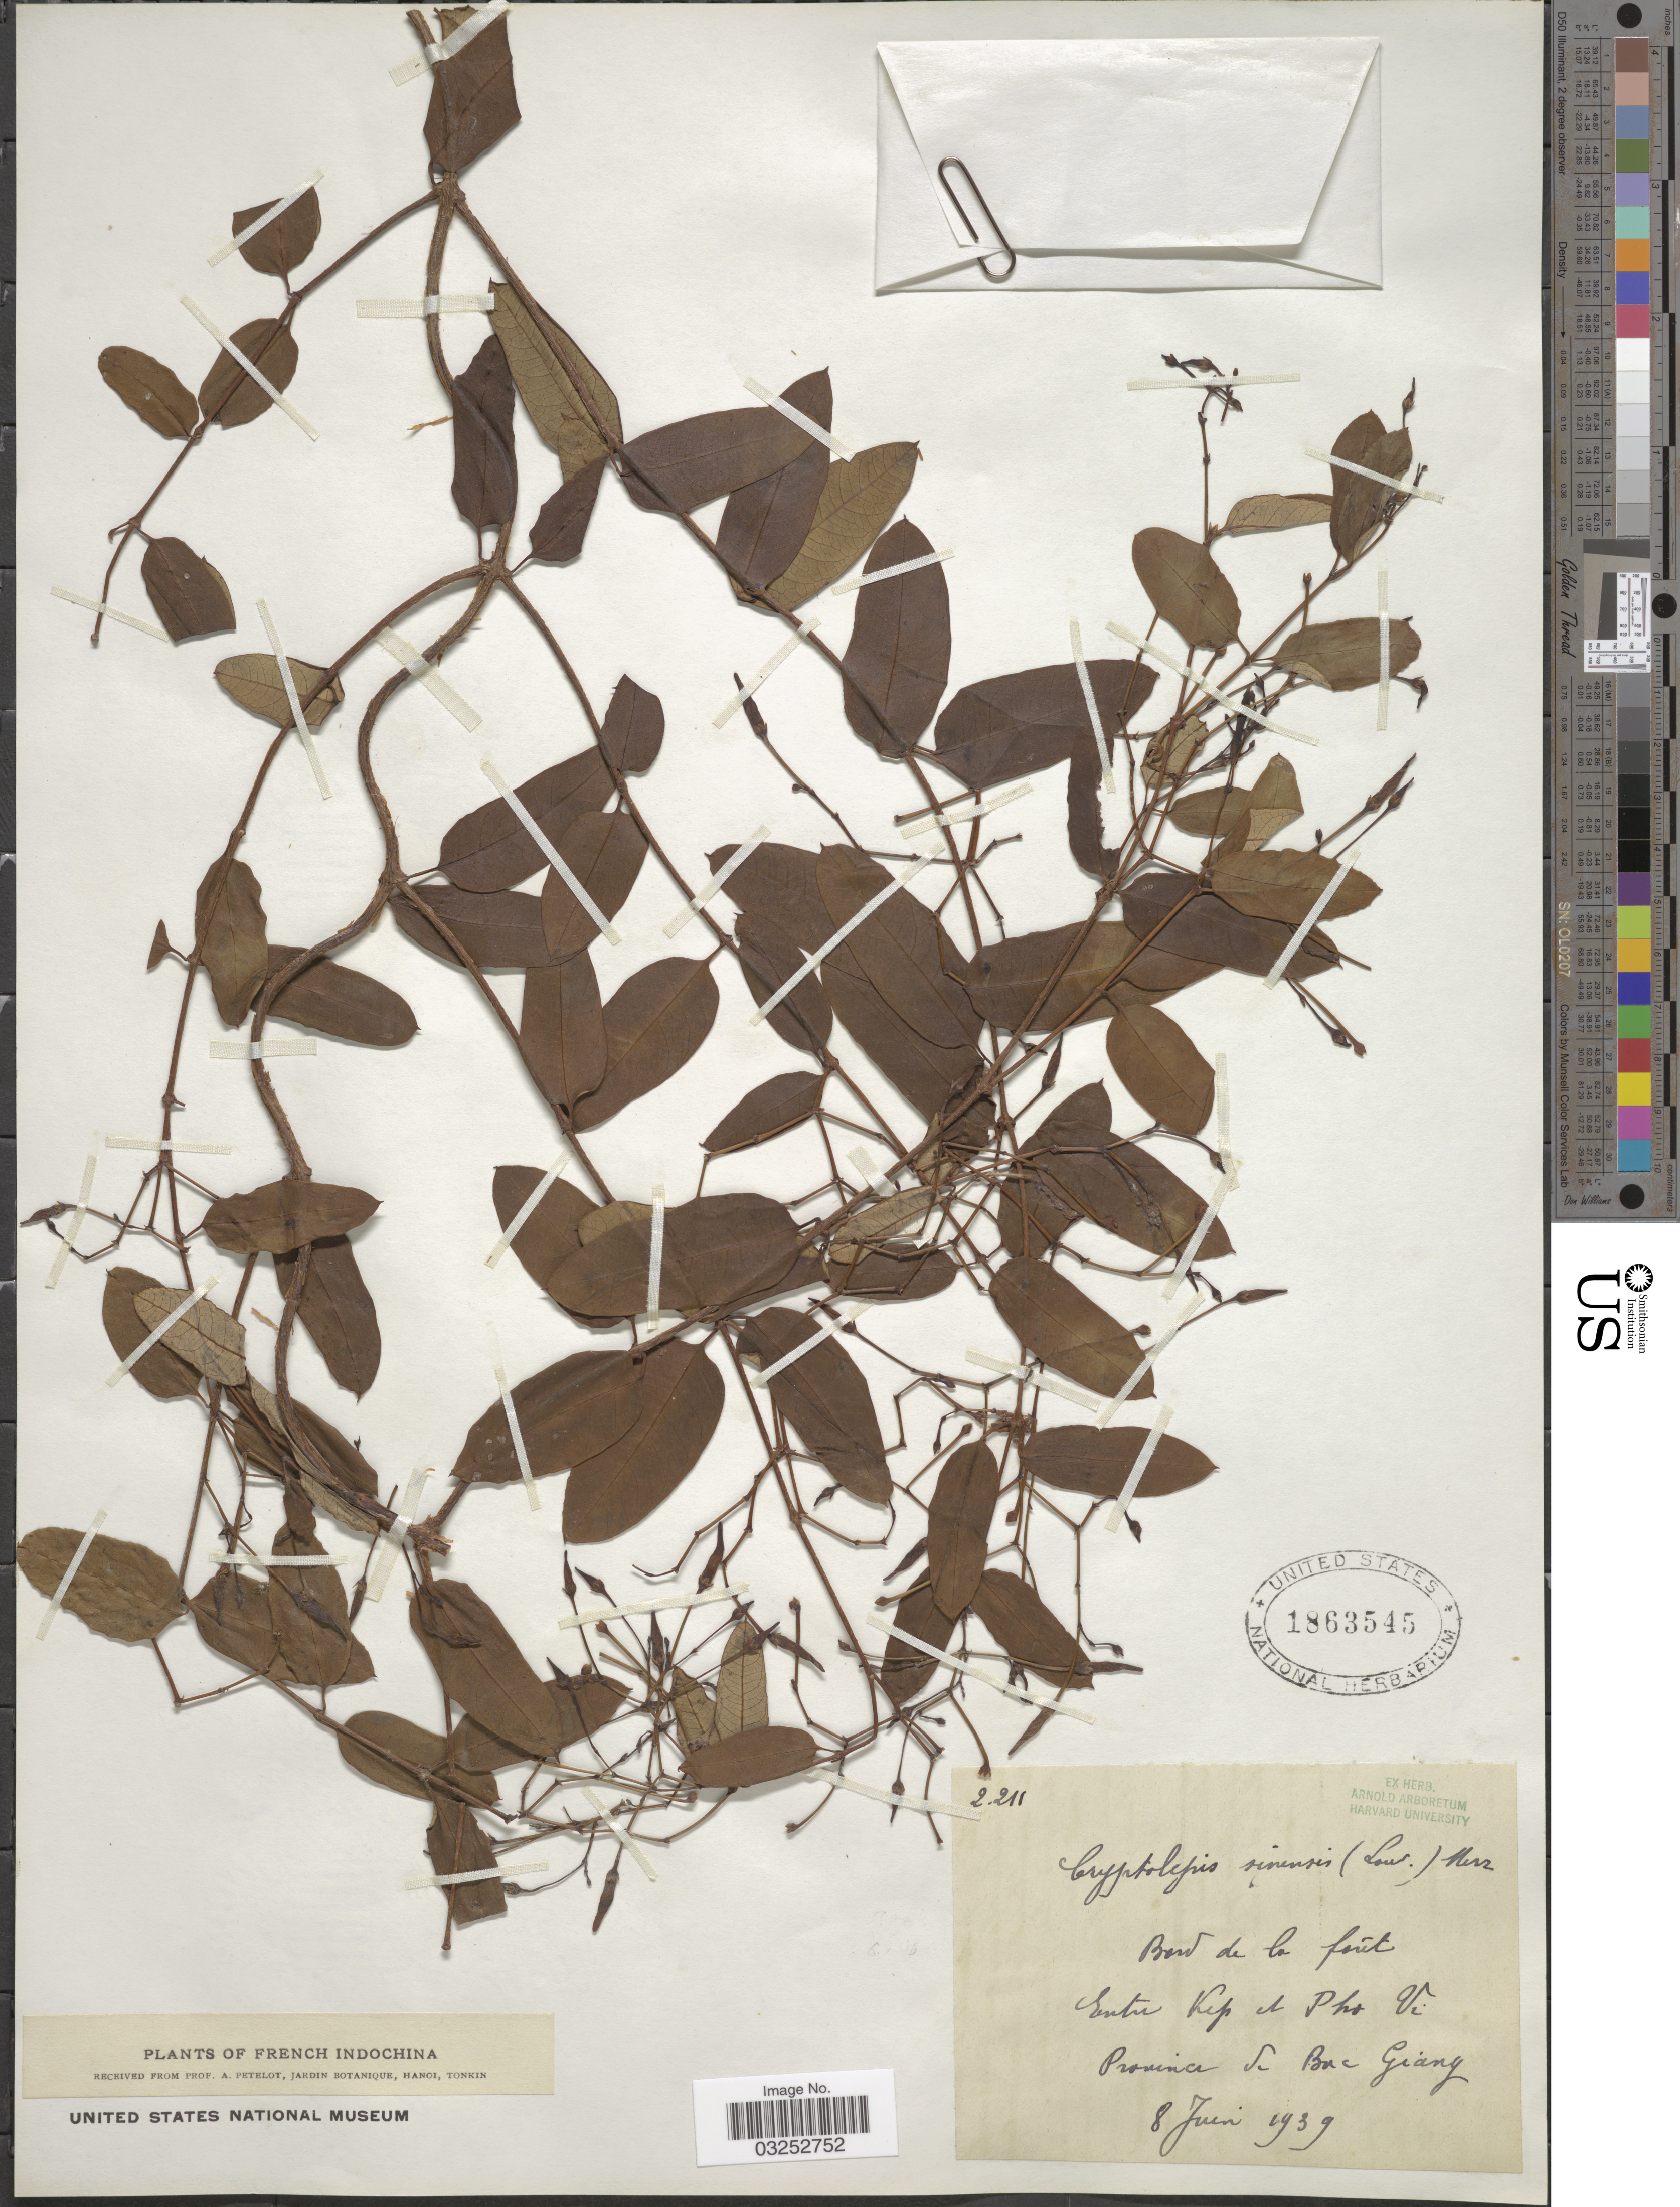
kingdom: Plantae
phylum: Tracheophyta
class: Magnoliopsida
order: Gentianales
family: Apocynaceae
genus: Cryptolepis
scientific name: Cryptolepis sinensis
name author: Merr.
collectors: A. Petelot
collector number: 2211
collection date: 1939-06-08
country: Vietnam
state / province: Bac Giang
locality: Bord de la forêt, Entre Kep et Pho Vi, Province de Bac Giang, French Indochina.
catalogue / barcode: US 1863545